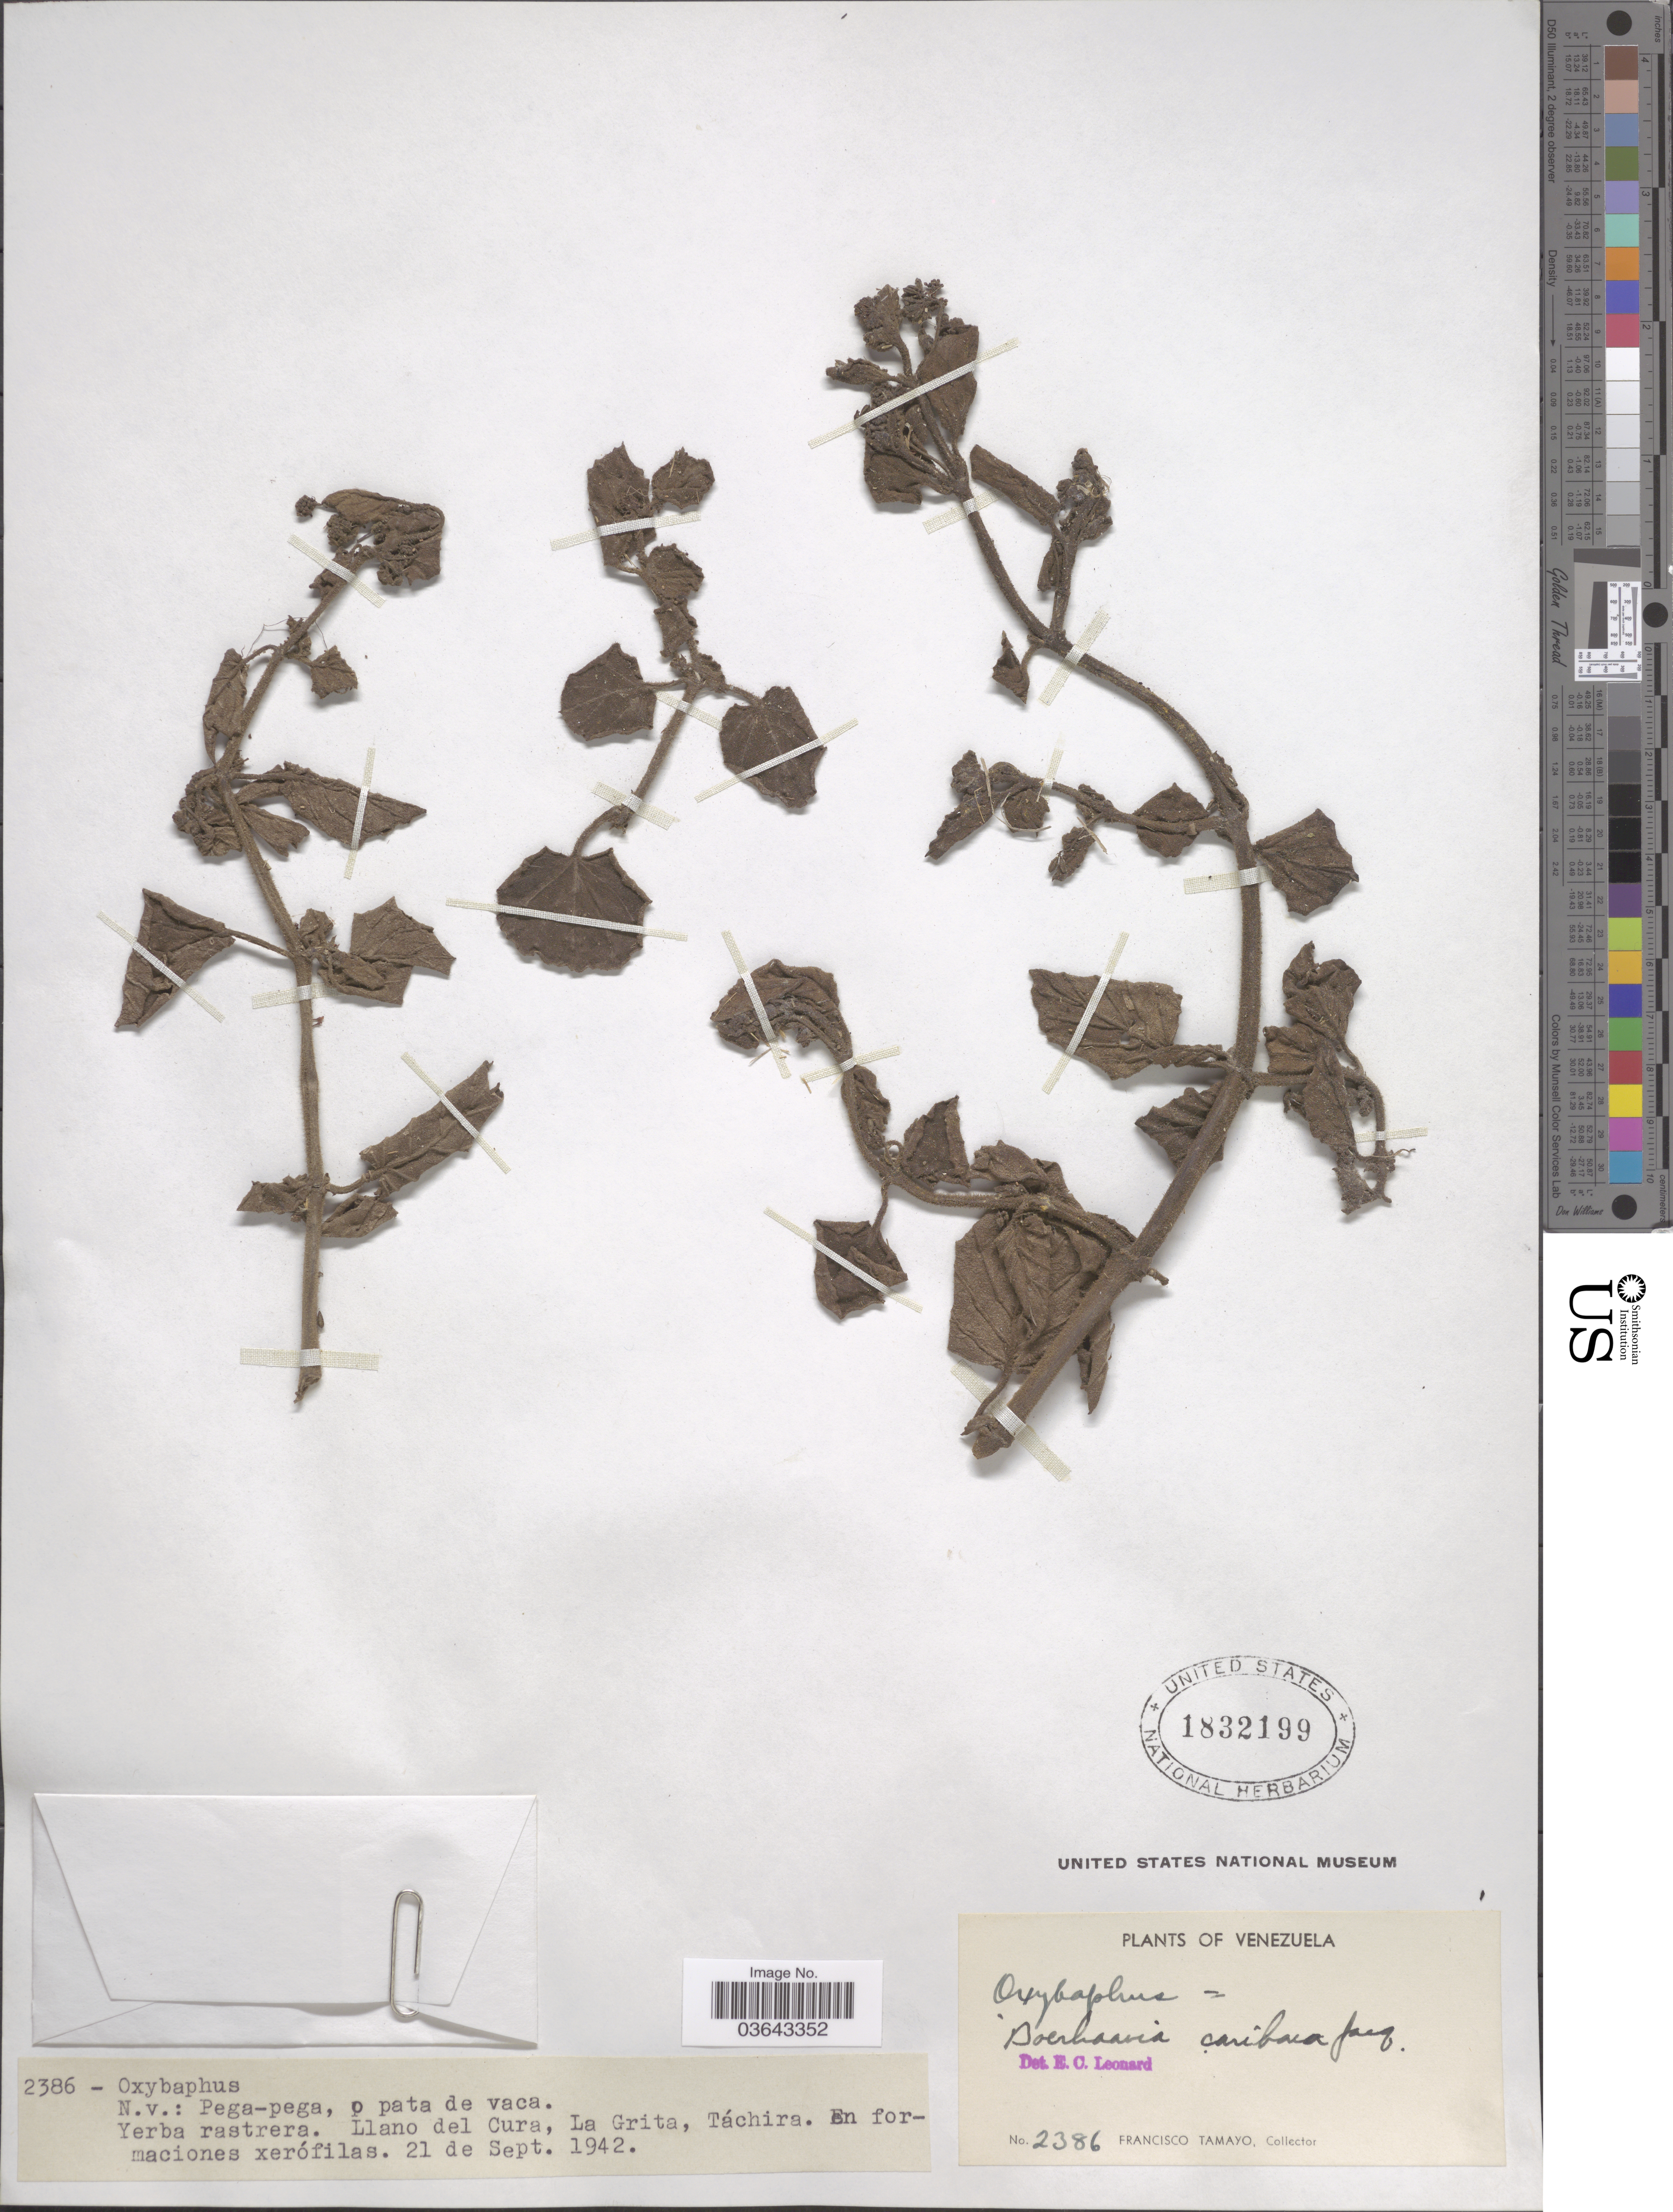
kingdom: Plantae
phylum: Tracheophyta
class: Magnoliopsida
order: Caryophyllales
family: Nyctaginaceae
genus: Boerhavia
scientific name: Boerhavia diffusa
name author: L.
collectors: F. Tamayo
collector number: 2386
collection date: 1942-09-21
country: Venezuela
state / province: Tachira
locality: Llano del Cura, La Grita.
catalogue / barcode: US 1832199